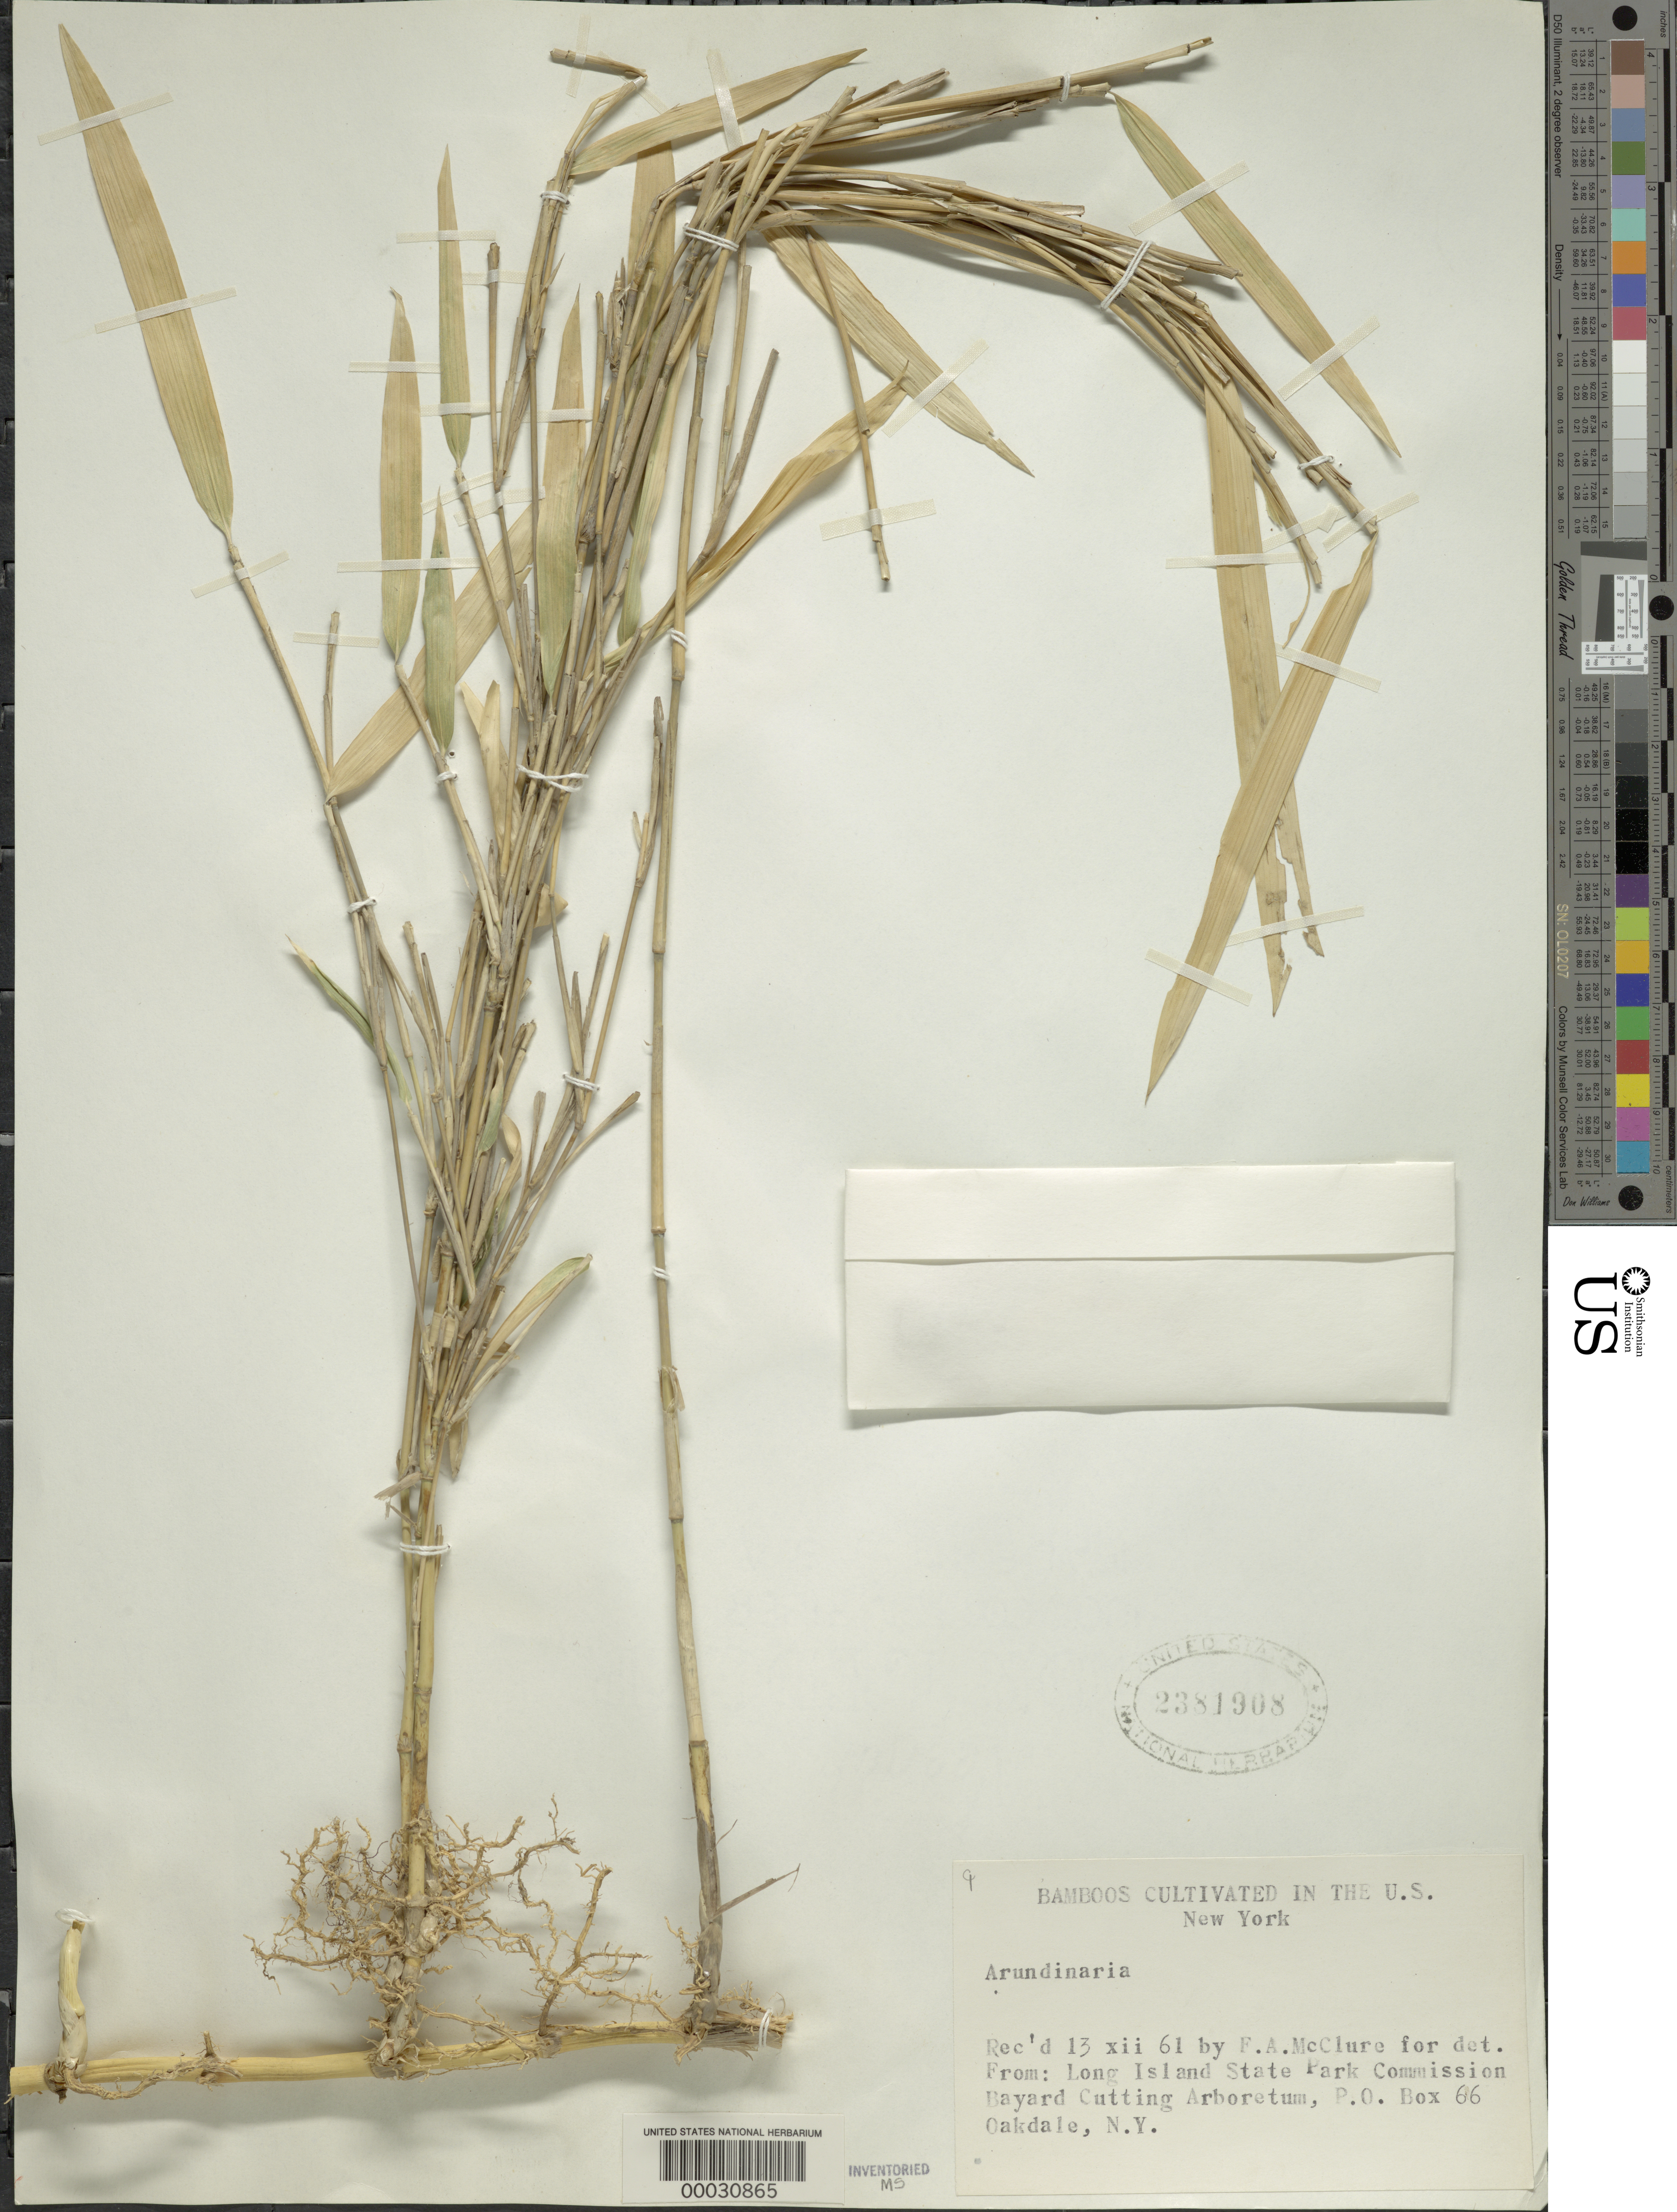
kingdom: Plantae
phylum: Tracheophyta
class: Liliopsida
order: Poales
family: Poaceae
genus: Arundinaria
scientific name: Arundinaria sp.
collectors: F. A. McClure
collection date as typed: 13 Dec 1961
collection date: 1961-12-13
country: United States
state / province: New York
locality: Bayard cutting arboretum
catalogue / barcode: US 2381908